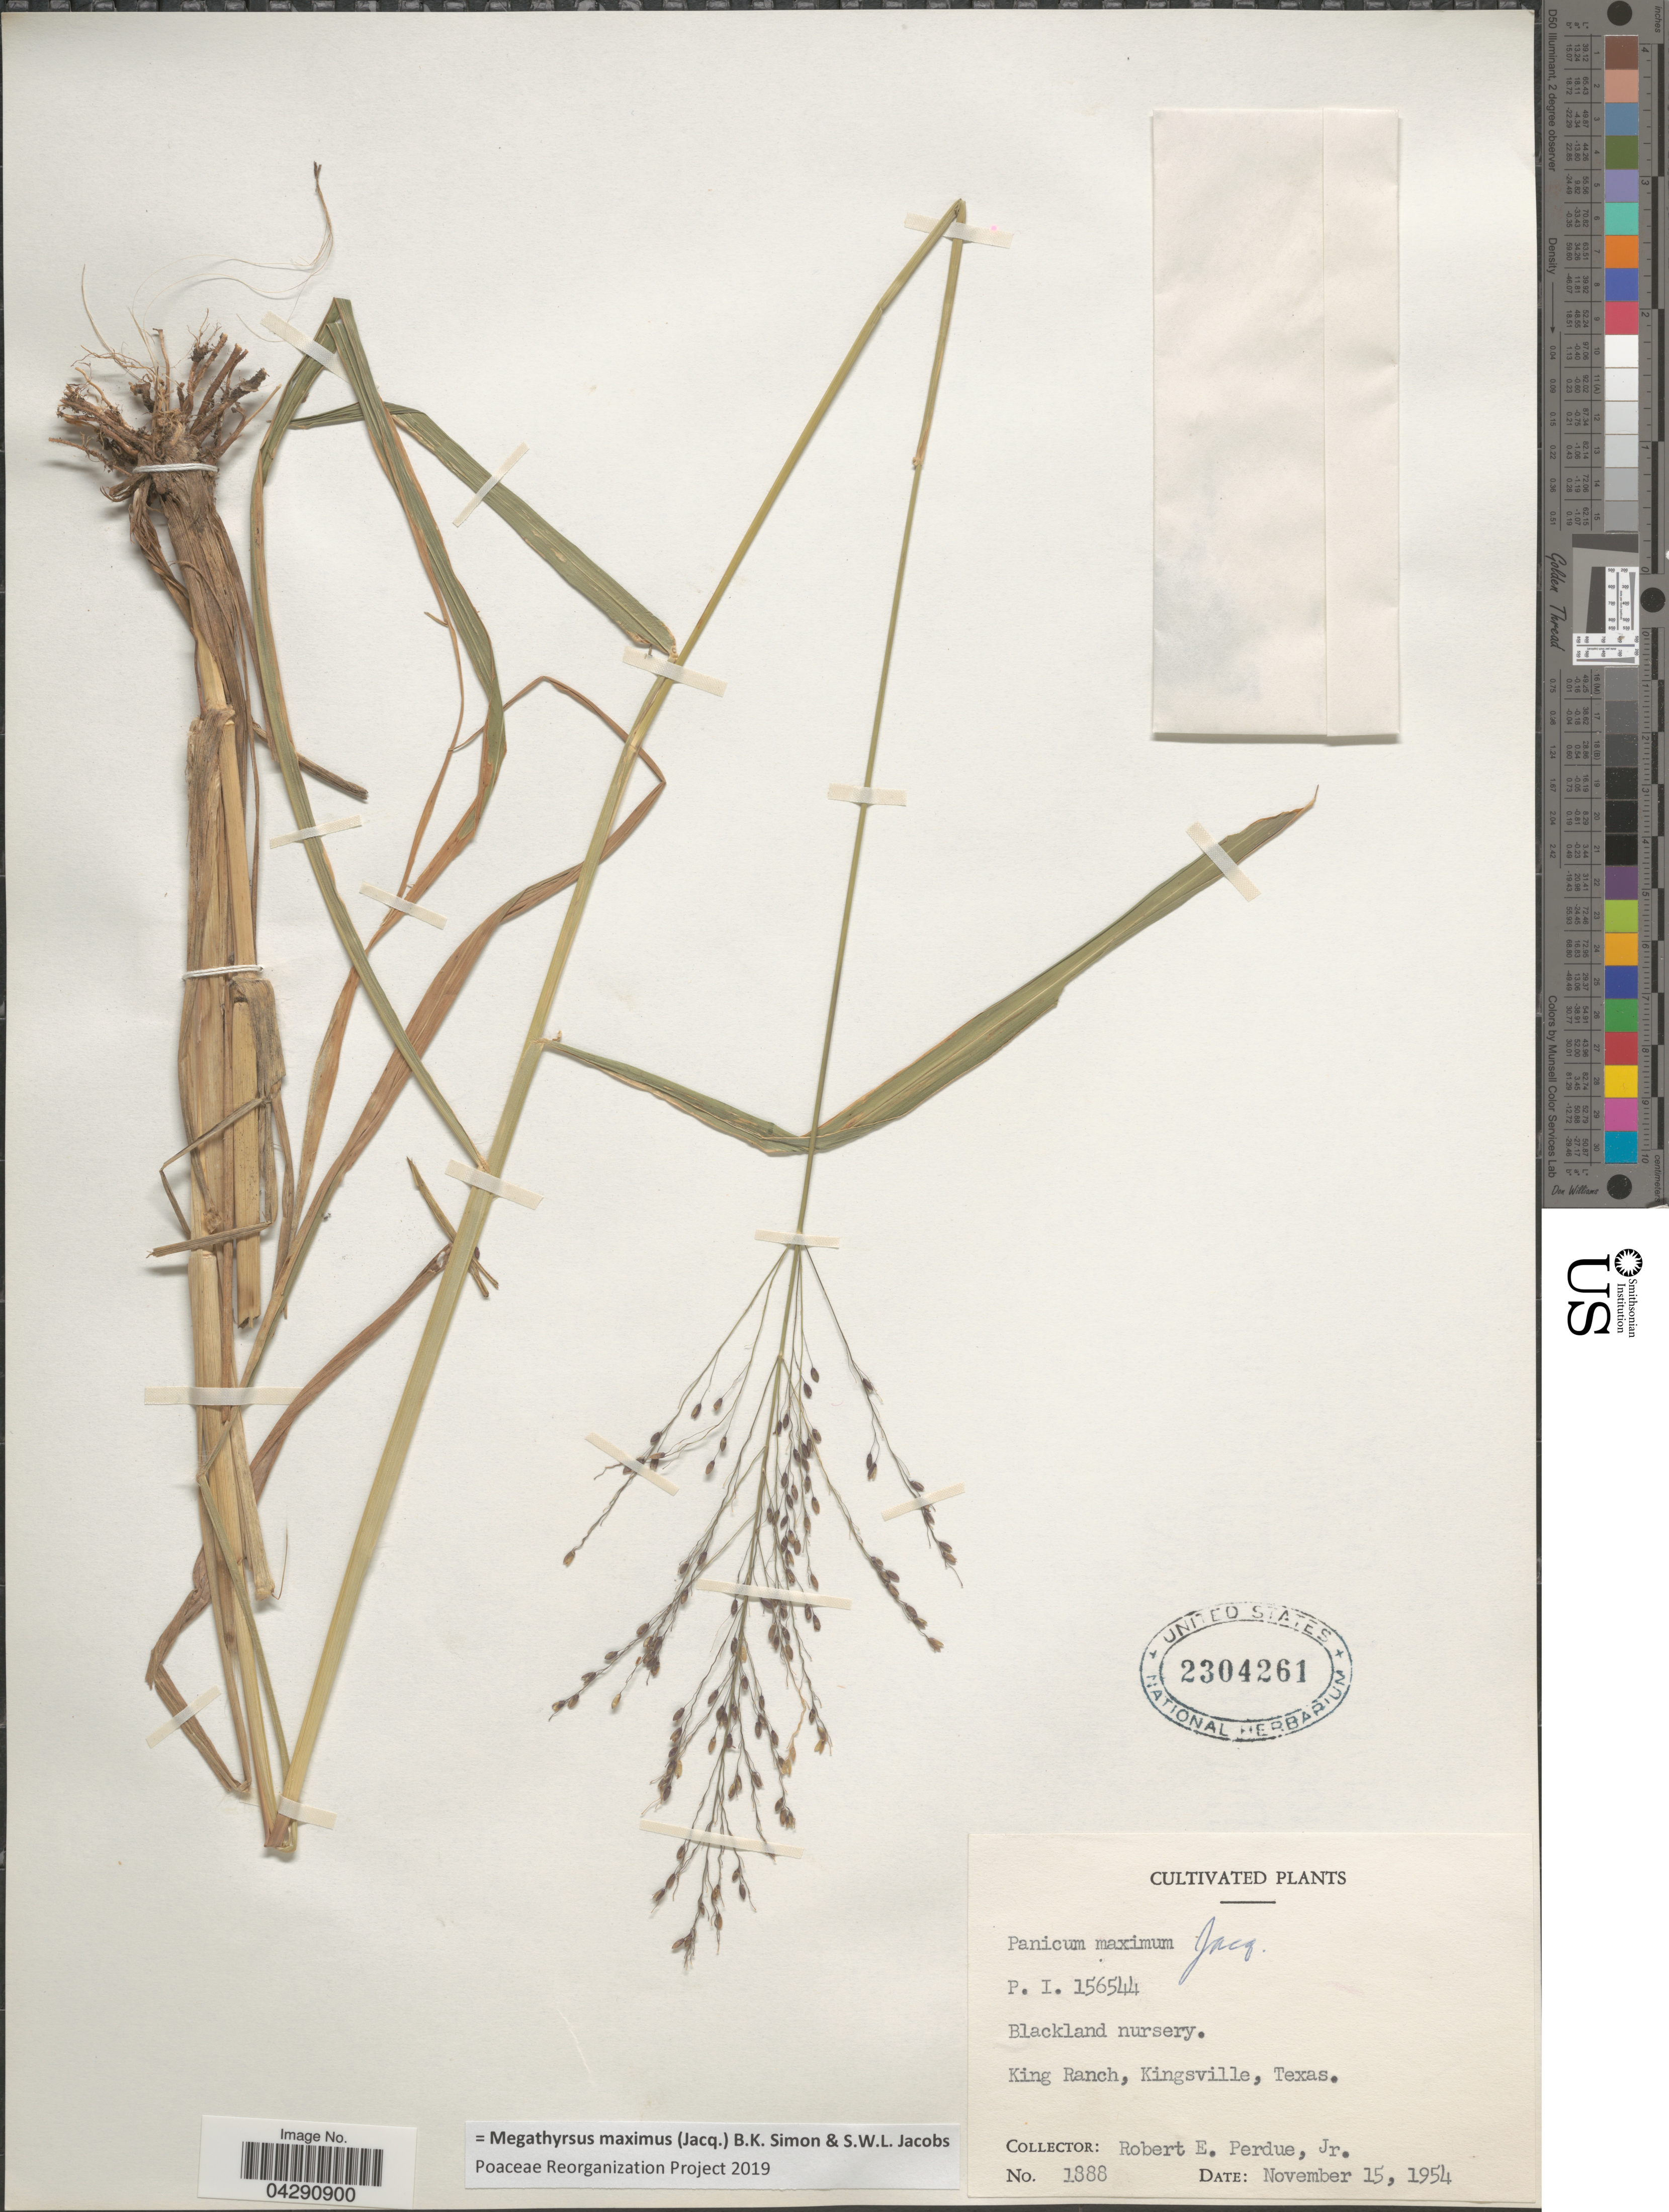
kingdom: Plantae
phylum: Tracheophyta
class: Liliopsida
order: Poales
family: Poaceae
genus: Megathyrsus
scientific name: Megathyrsus maximus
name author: (Jacq.) B.K. Simon & S.W.L. Jacobs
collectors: R. E. Perdue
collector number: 1888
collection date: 1954-11-15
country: United States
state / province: Texas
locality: Blackland nursery. King Ranch, Kingsville.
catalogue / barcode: US 2304261